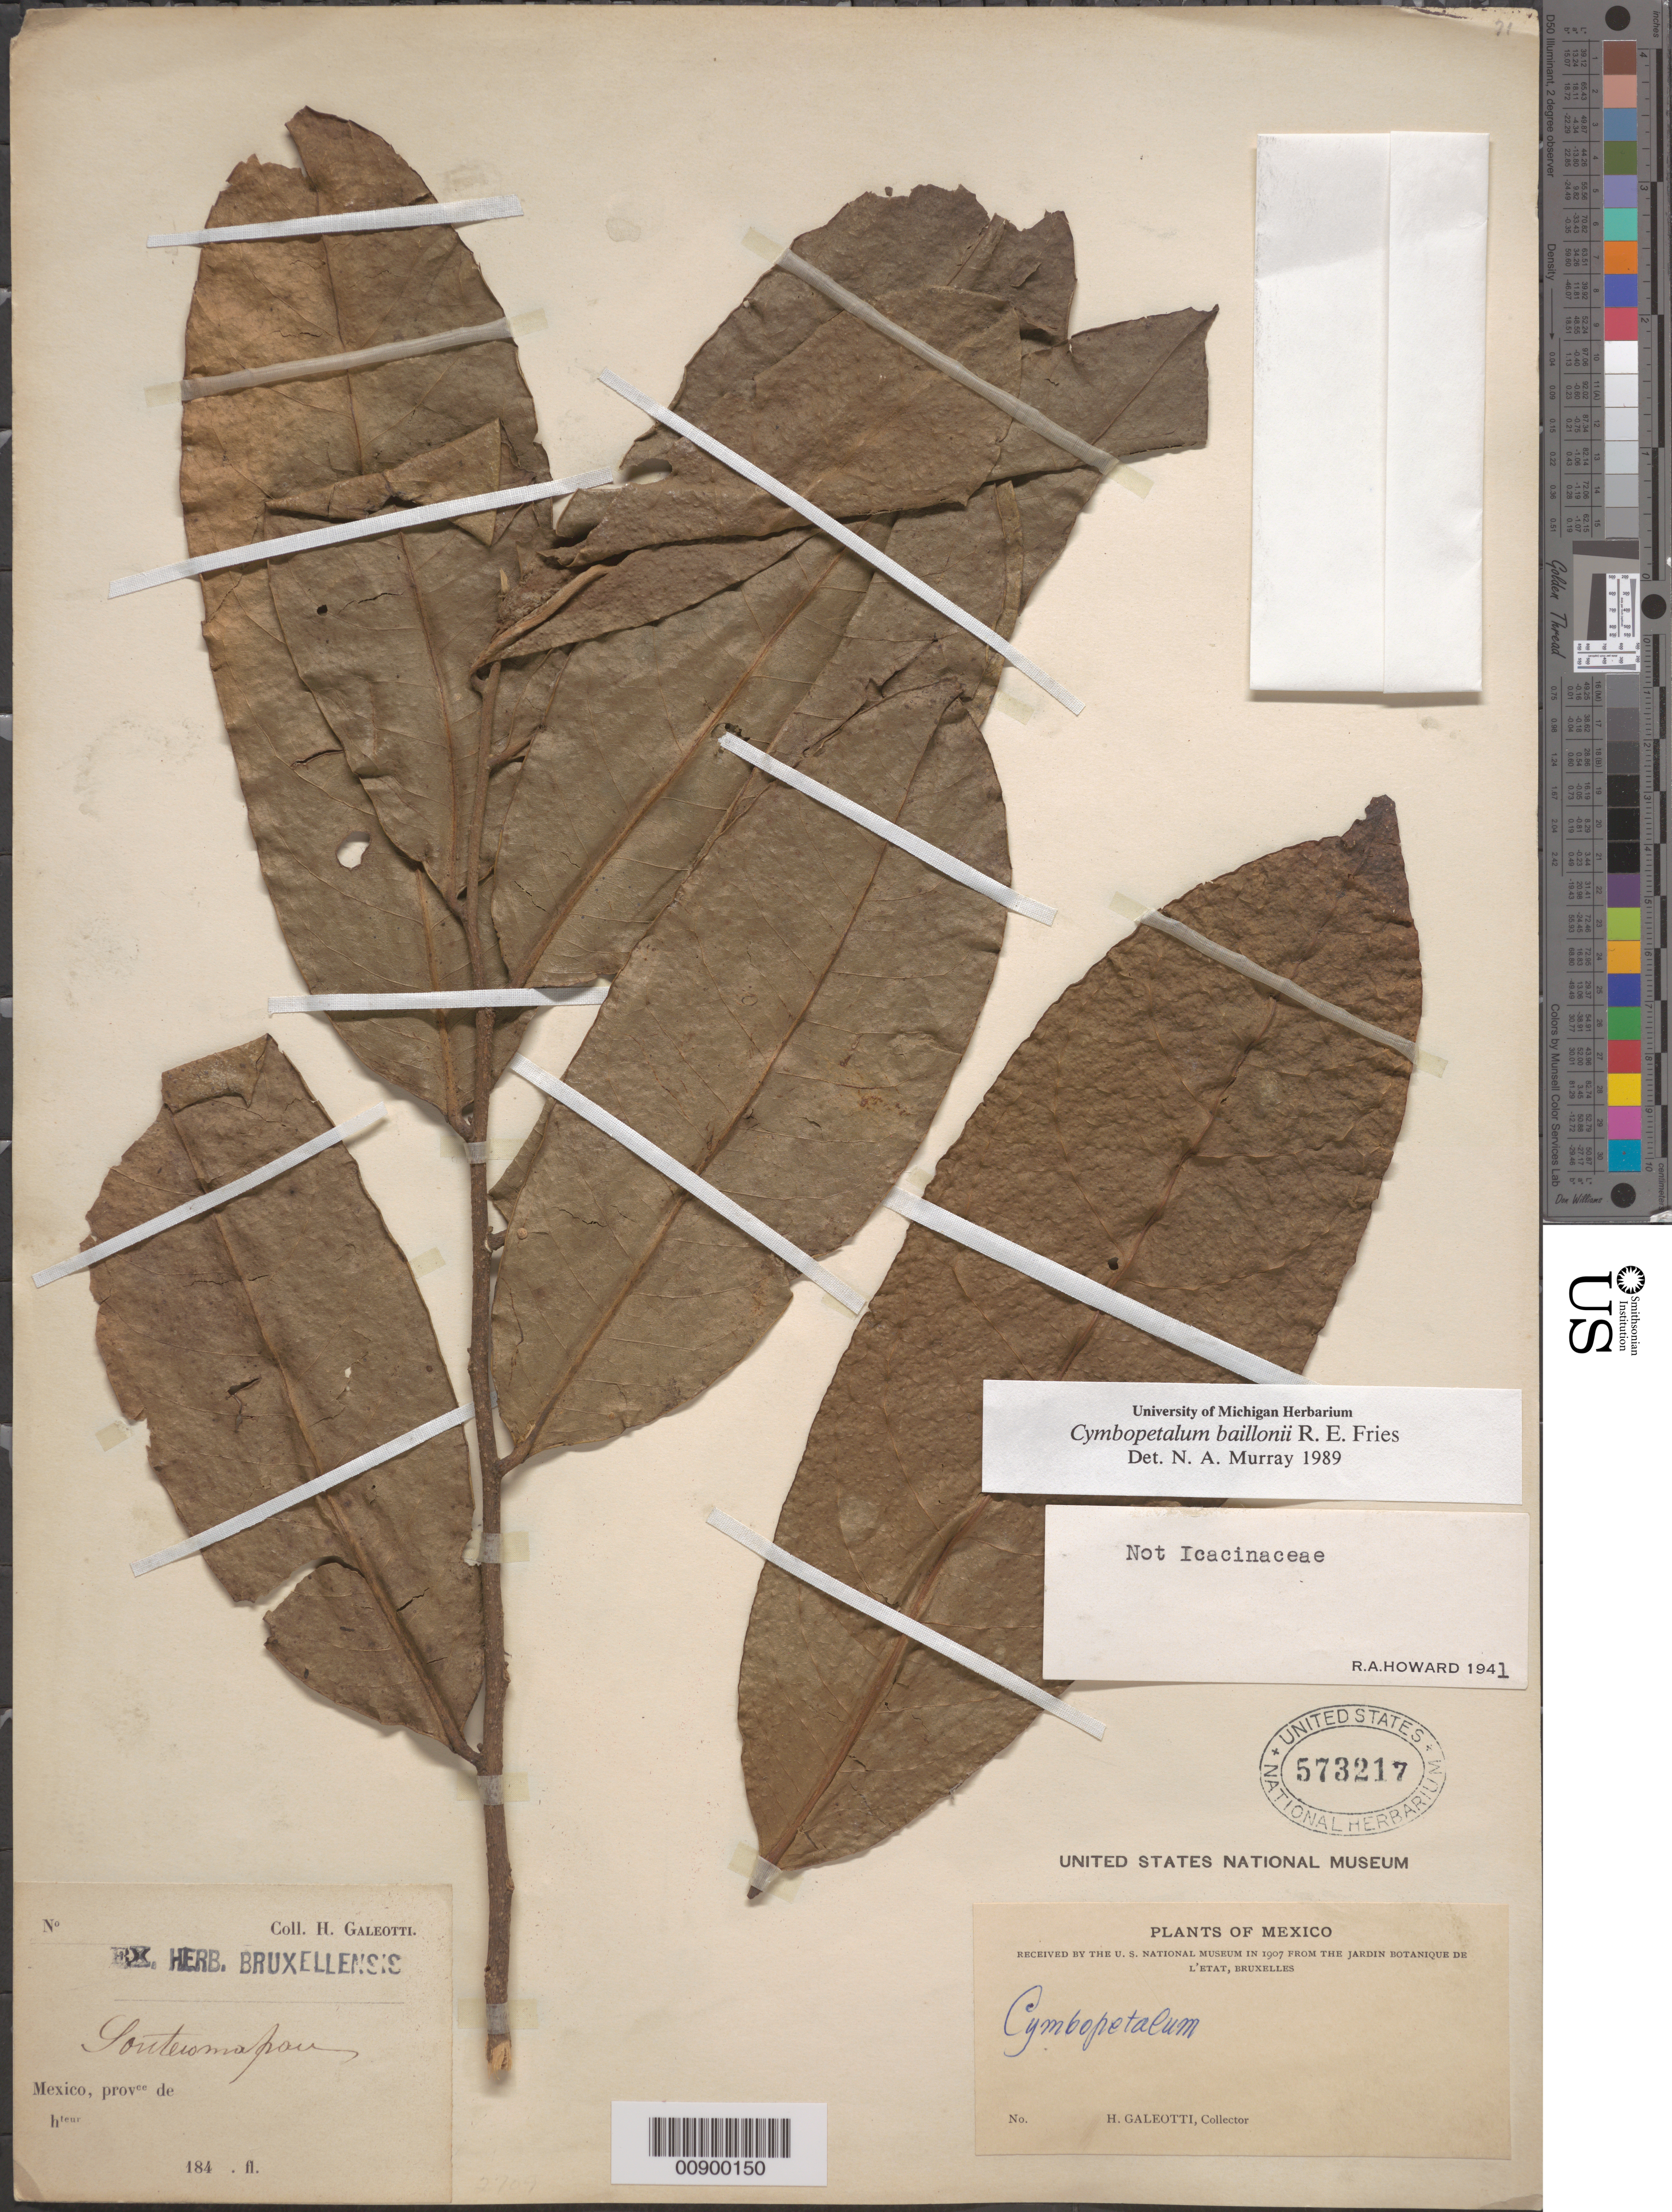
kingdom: Plantae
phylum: Tracheophyta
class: Magnoliopsida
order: Magnoliales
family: Annonaceae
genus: Cymbopetalum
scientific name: Cymbopetalum baillonii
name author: R.E. Fr.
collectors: H. G. Galeotti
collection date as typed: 184-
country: Mexico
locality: Mexico.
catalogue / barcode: US 573217